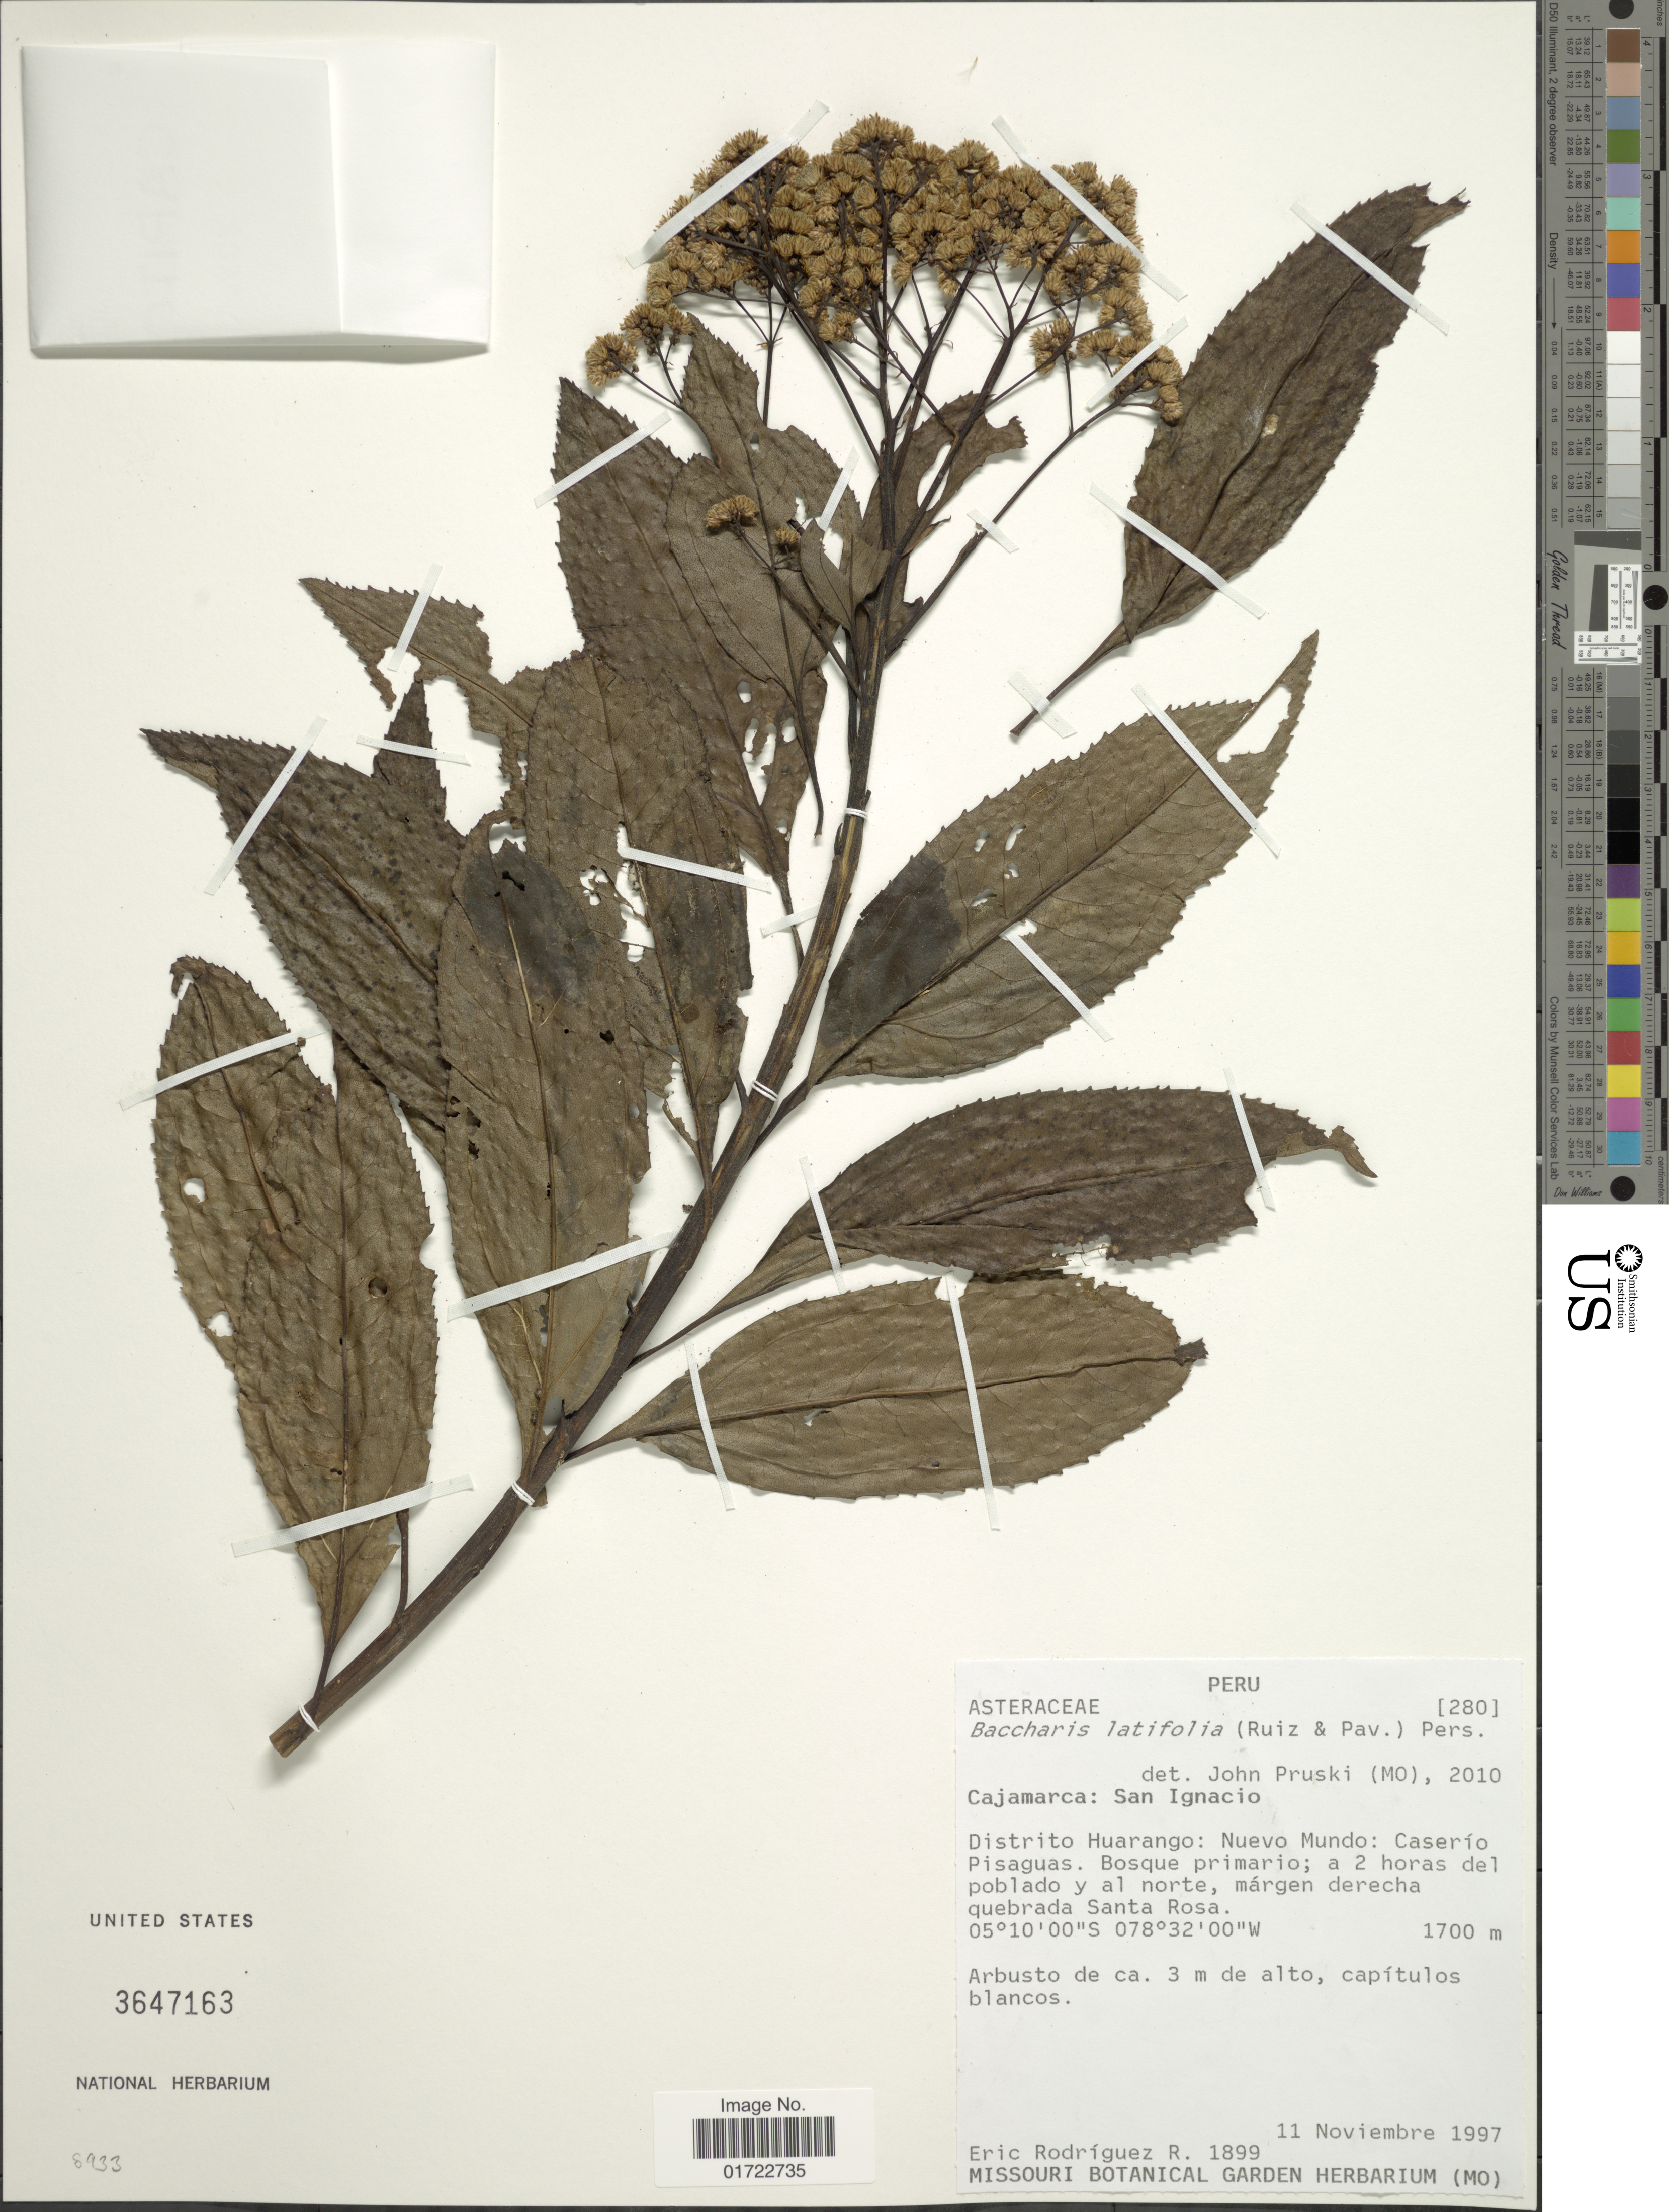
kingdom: Plantae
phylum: Tracheophyta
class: Magnoliopsida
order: Asterales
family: Asteraceae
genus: Baccharis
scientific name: Baccharis latifolia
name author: (Ruiz & Pav.) Pers.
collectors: E. F. Rodrignez R.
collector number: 1899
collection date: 1997-11-11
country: Peru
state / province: Cajamarca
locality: San Ignacio, Distrito Huarango: Nuevo Mundo: Caserio Pisaguas.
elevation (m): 1700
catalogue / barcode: US 3647163